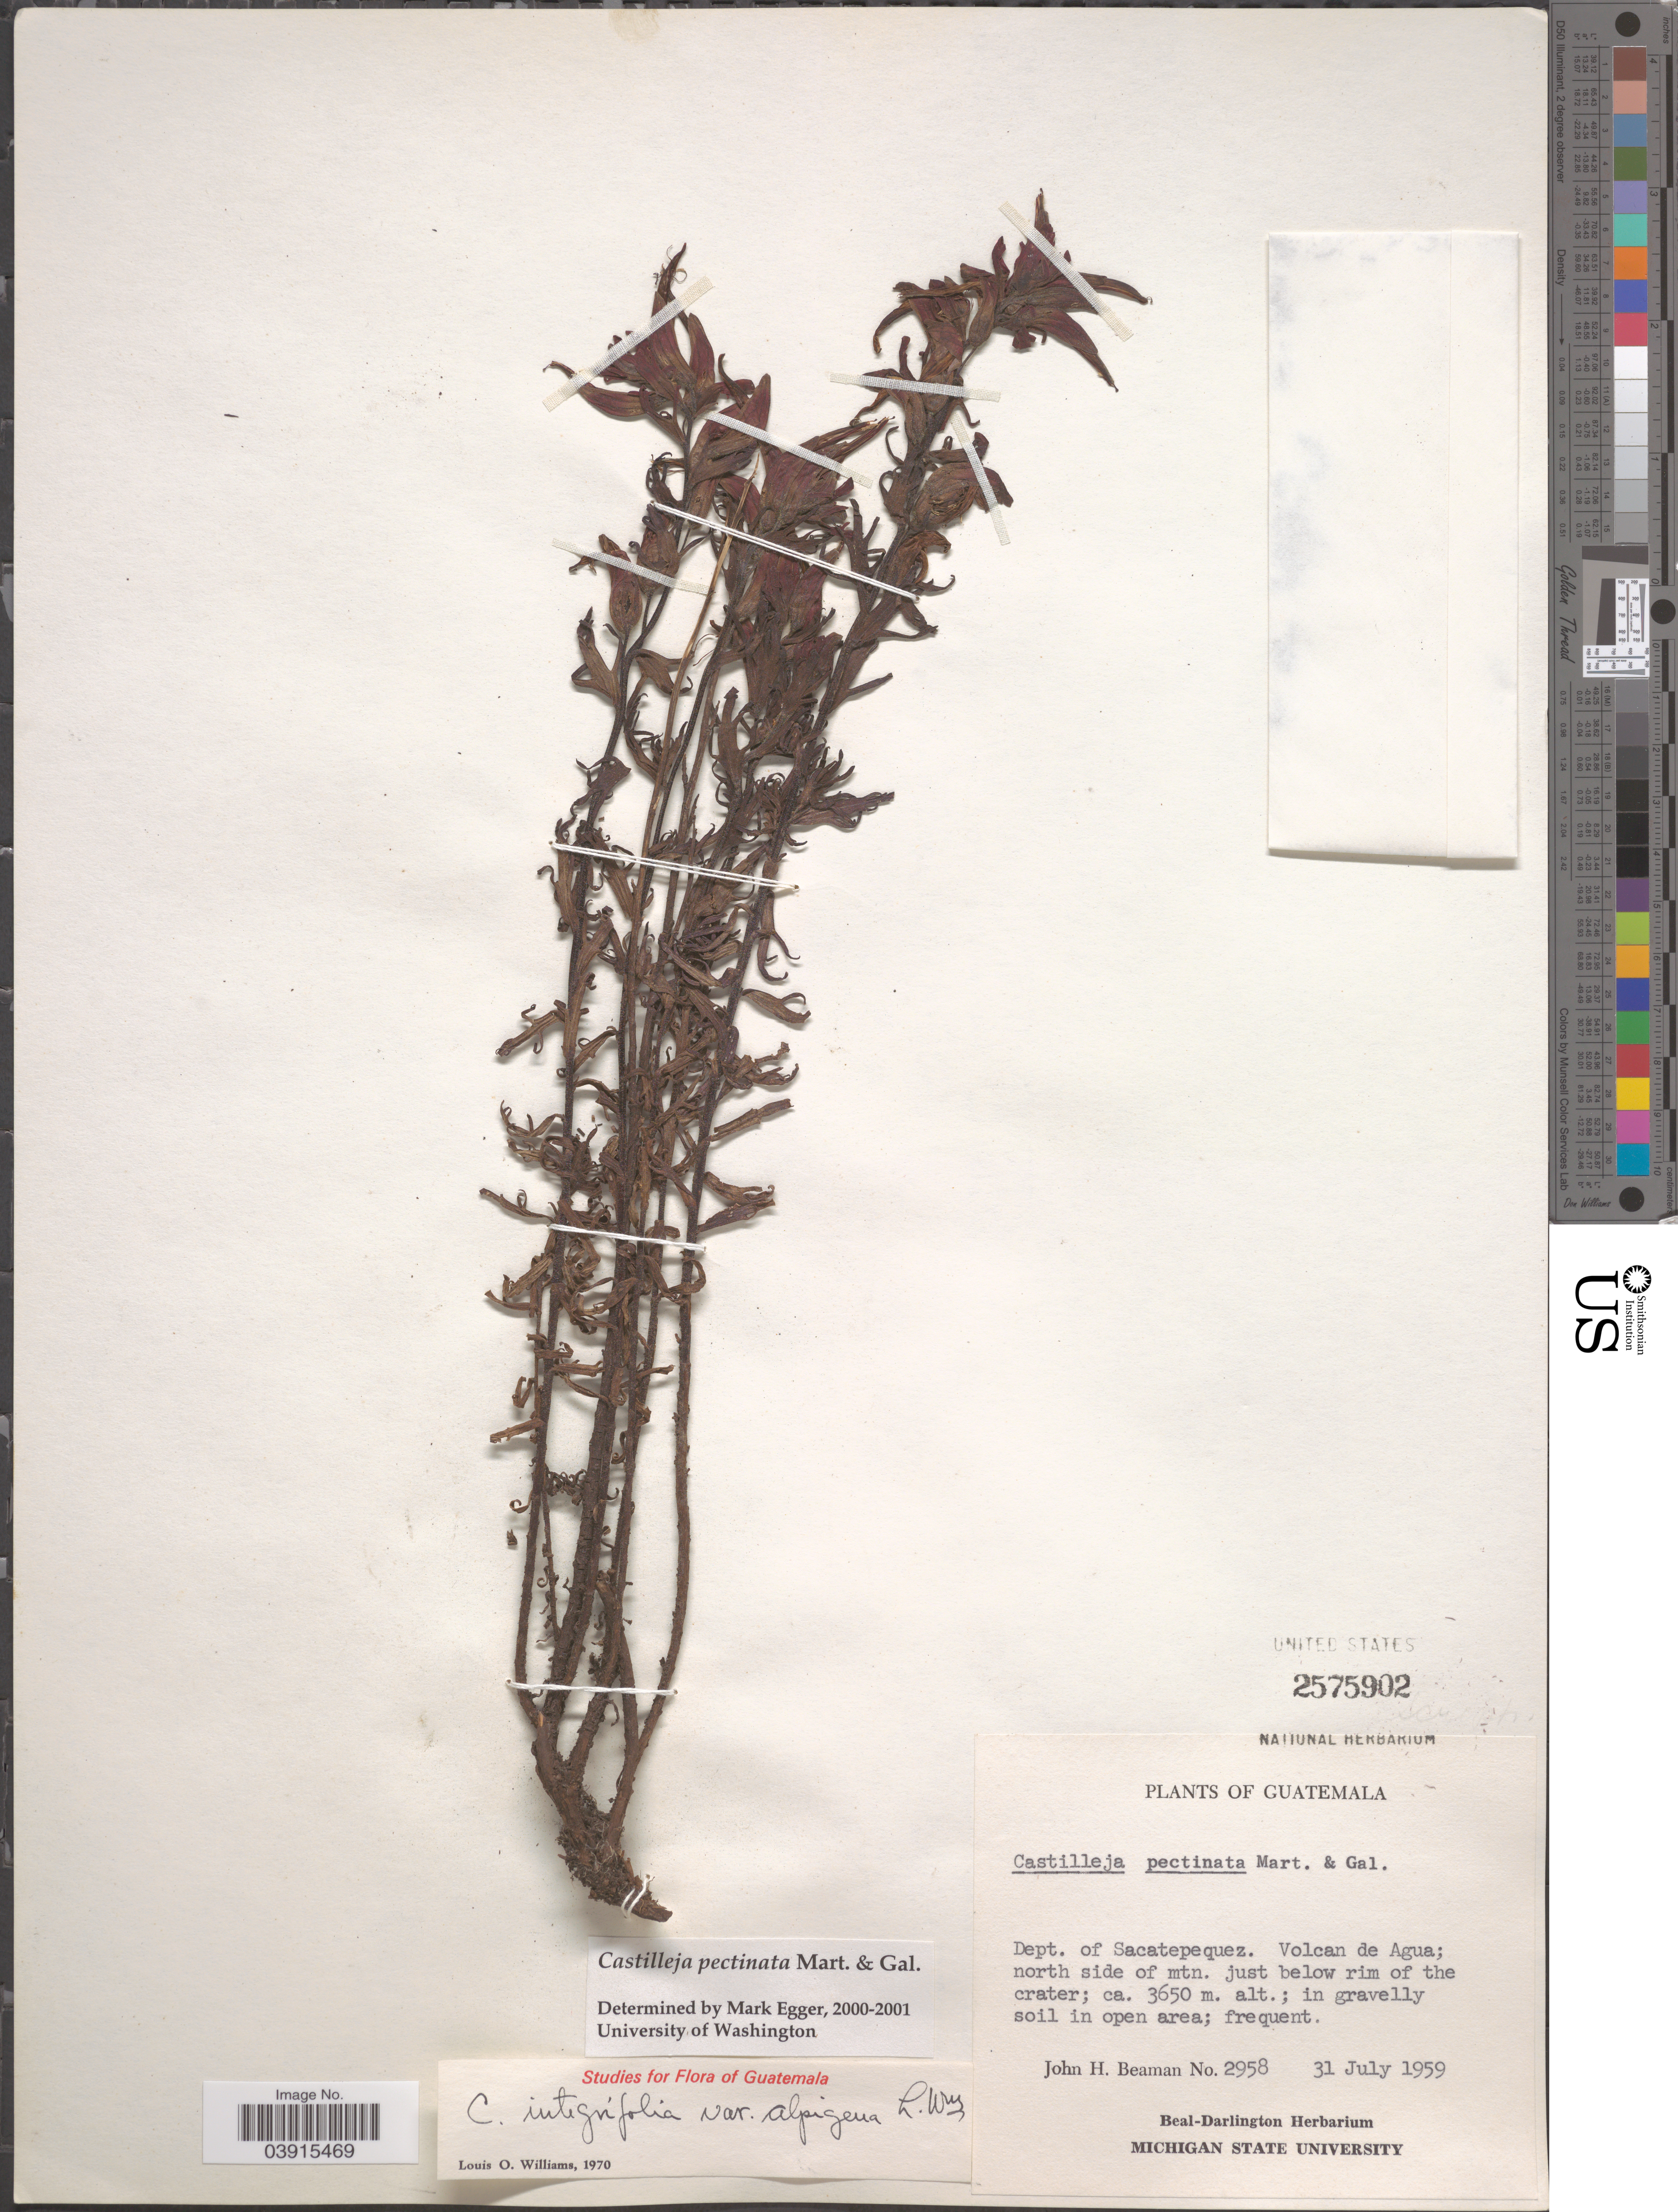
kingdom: Plantae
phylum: Tracheophyta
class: Magnoliopsida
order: Lamiales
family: Orobanchaceae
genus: Castilleja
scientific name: Castilleja pectinata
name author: M. Martens & Galeotti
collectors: J. H. Beaman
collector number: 2959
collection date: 1959-07-31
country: Guatemala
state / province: Sacatepequez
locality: Dept. of Sacatepequez. Volcan de Agua; north side of mtn. just below rim of the crater.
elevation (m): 3650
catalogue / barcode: US 2575902